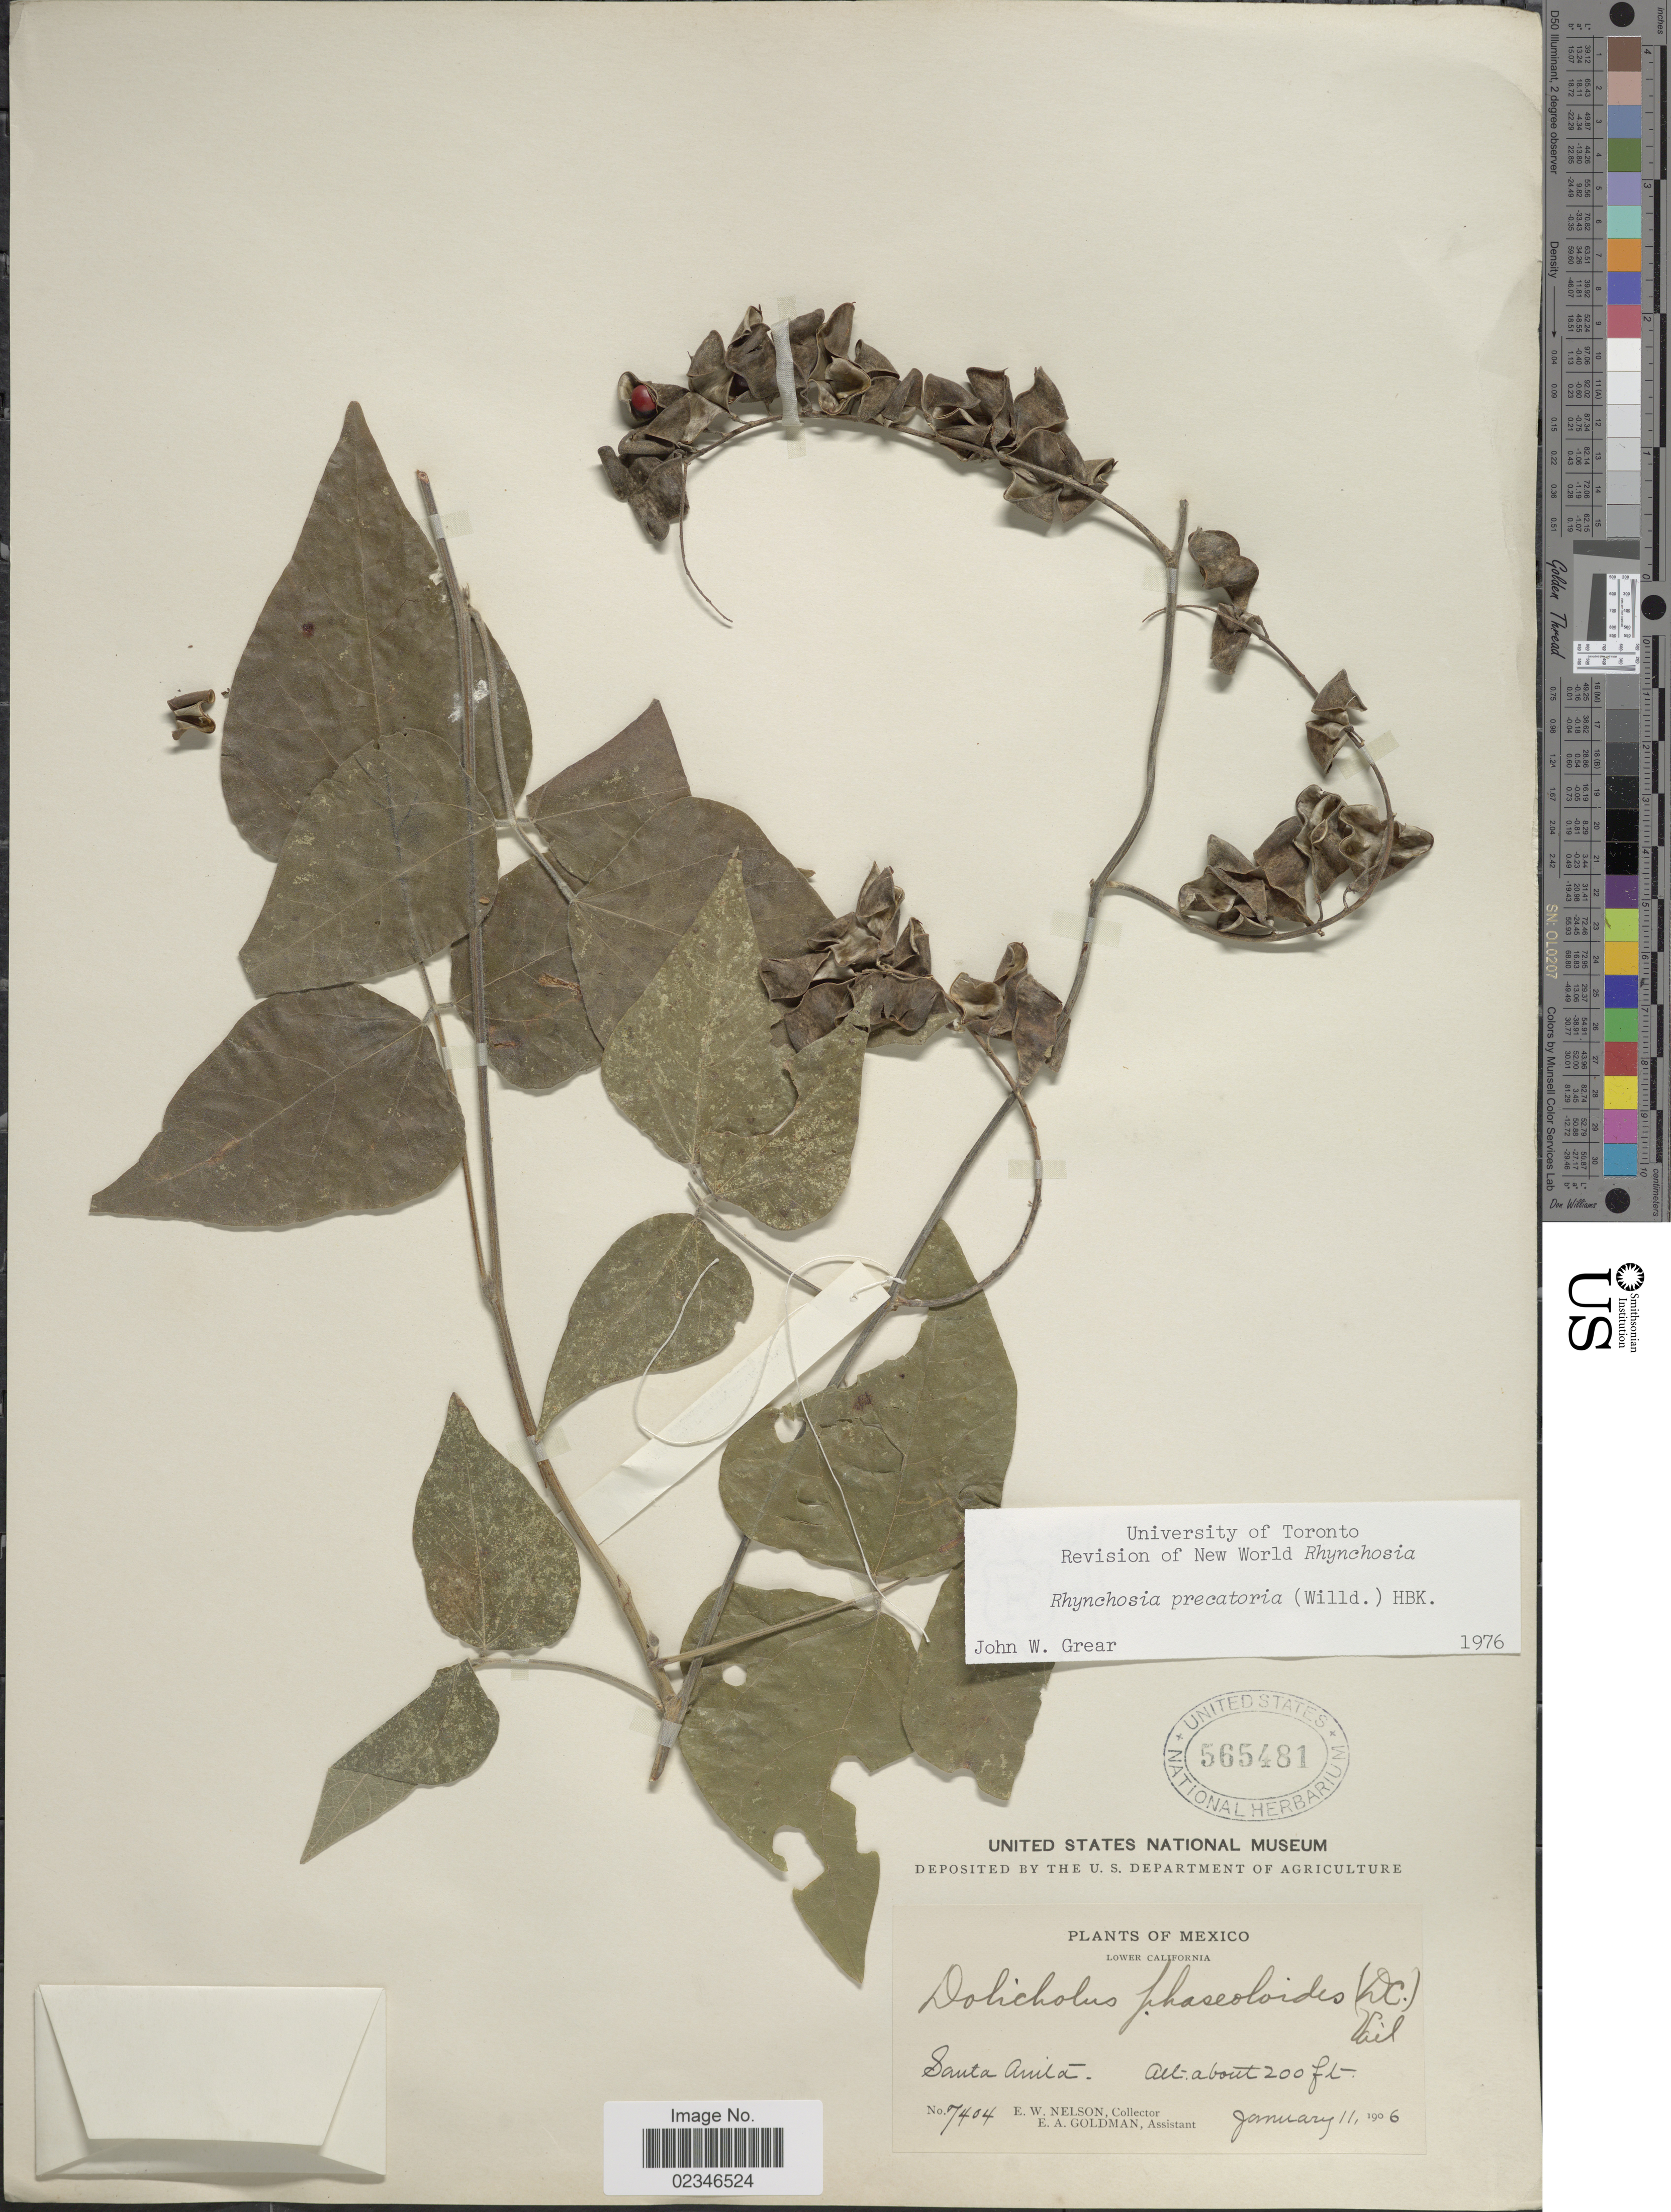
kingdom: Plantae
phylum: Tracheophyta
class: Magnoliopsida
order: Fabales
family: Fabaceae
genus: Rhynchosia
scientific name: Rhynchosia precatoria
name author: (Willd.) DC.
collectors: E. W. Nelson & E. A. Goldman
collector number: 7404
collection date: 1906-01-11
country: Mexico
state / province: Baja California Sur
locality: Lower California, Santa Anita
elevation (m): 61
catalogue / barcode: US 565481